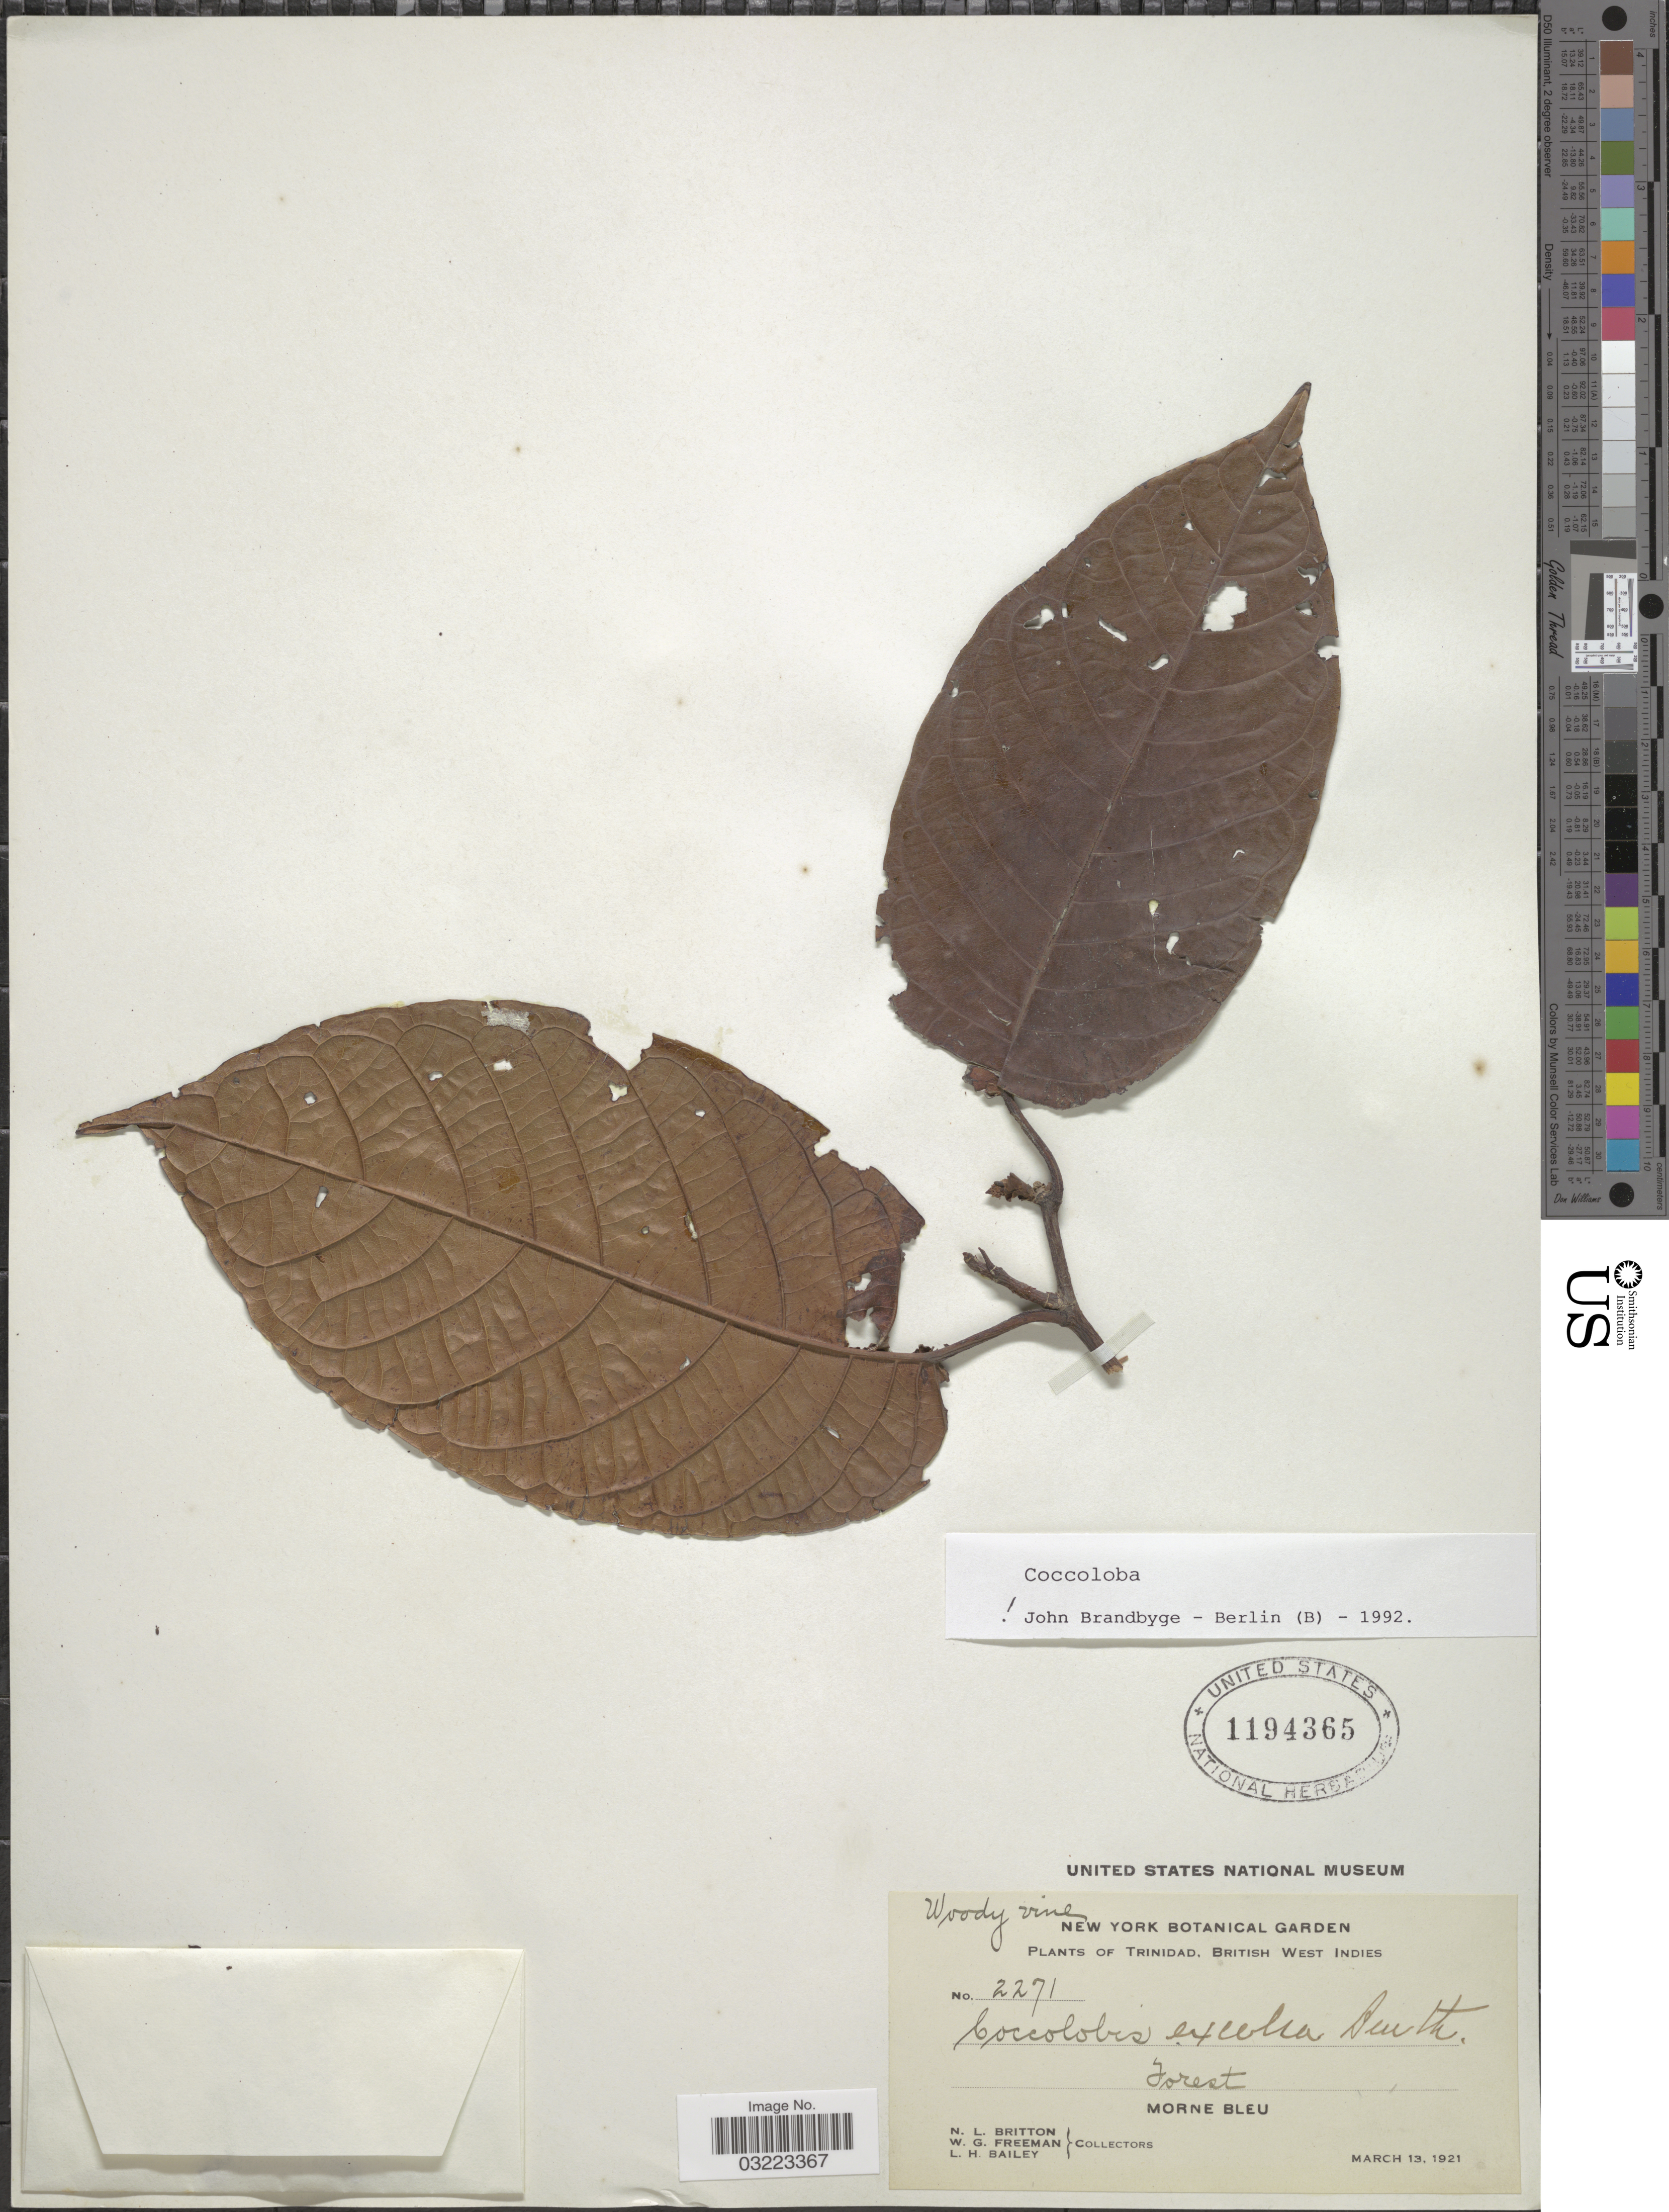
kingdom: Plantae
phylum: Tracheophyta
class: Magnoliopsida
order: Caryophyllales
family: Polygonaceae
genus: Coccoloba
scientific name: Coccoloba excelsa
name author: Benth.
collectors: N. Britton, W. Freeman & L. H. Bailey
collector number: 2271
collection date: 1921-03-13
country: Trinidad and Tobago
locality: Trinidad, British West Indies. Morne Bleu.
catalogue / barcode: US 1194365